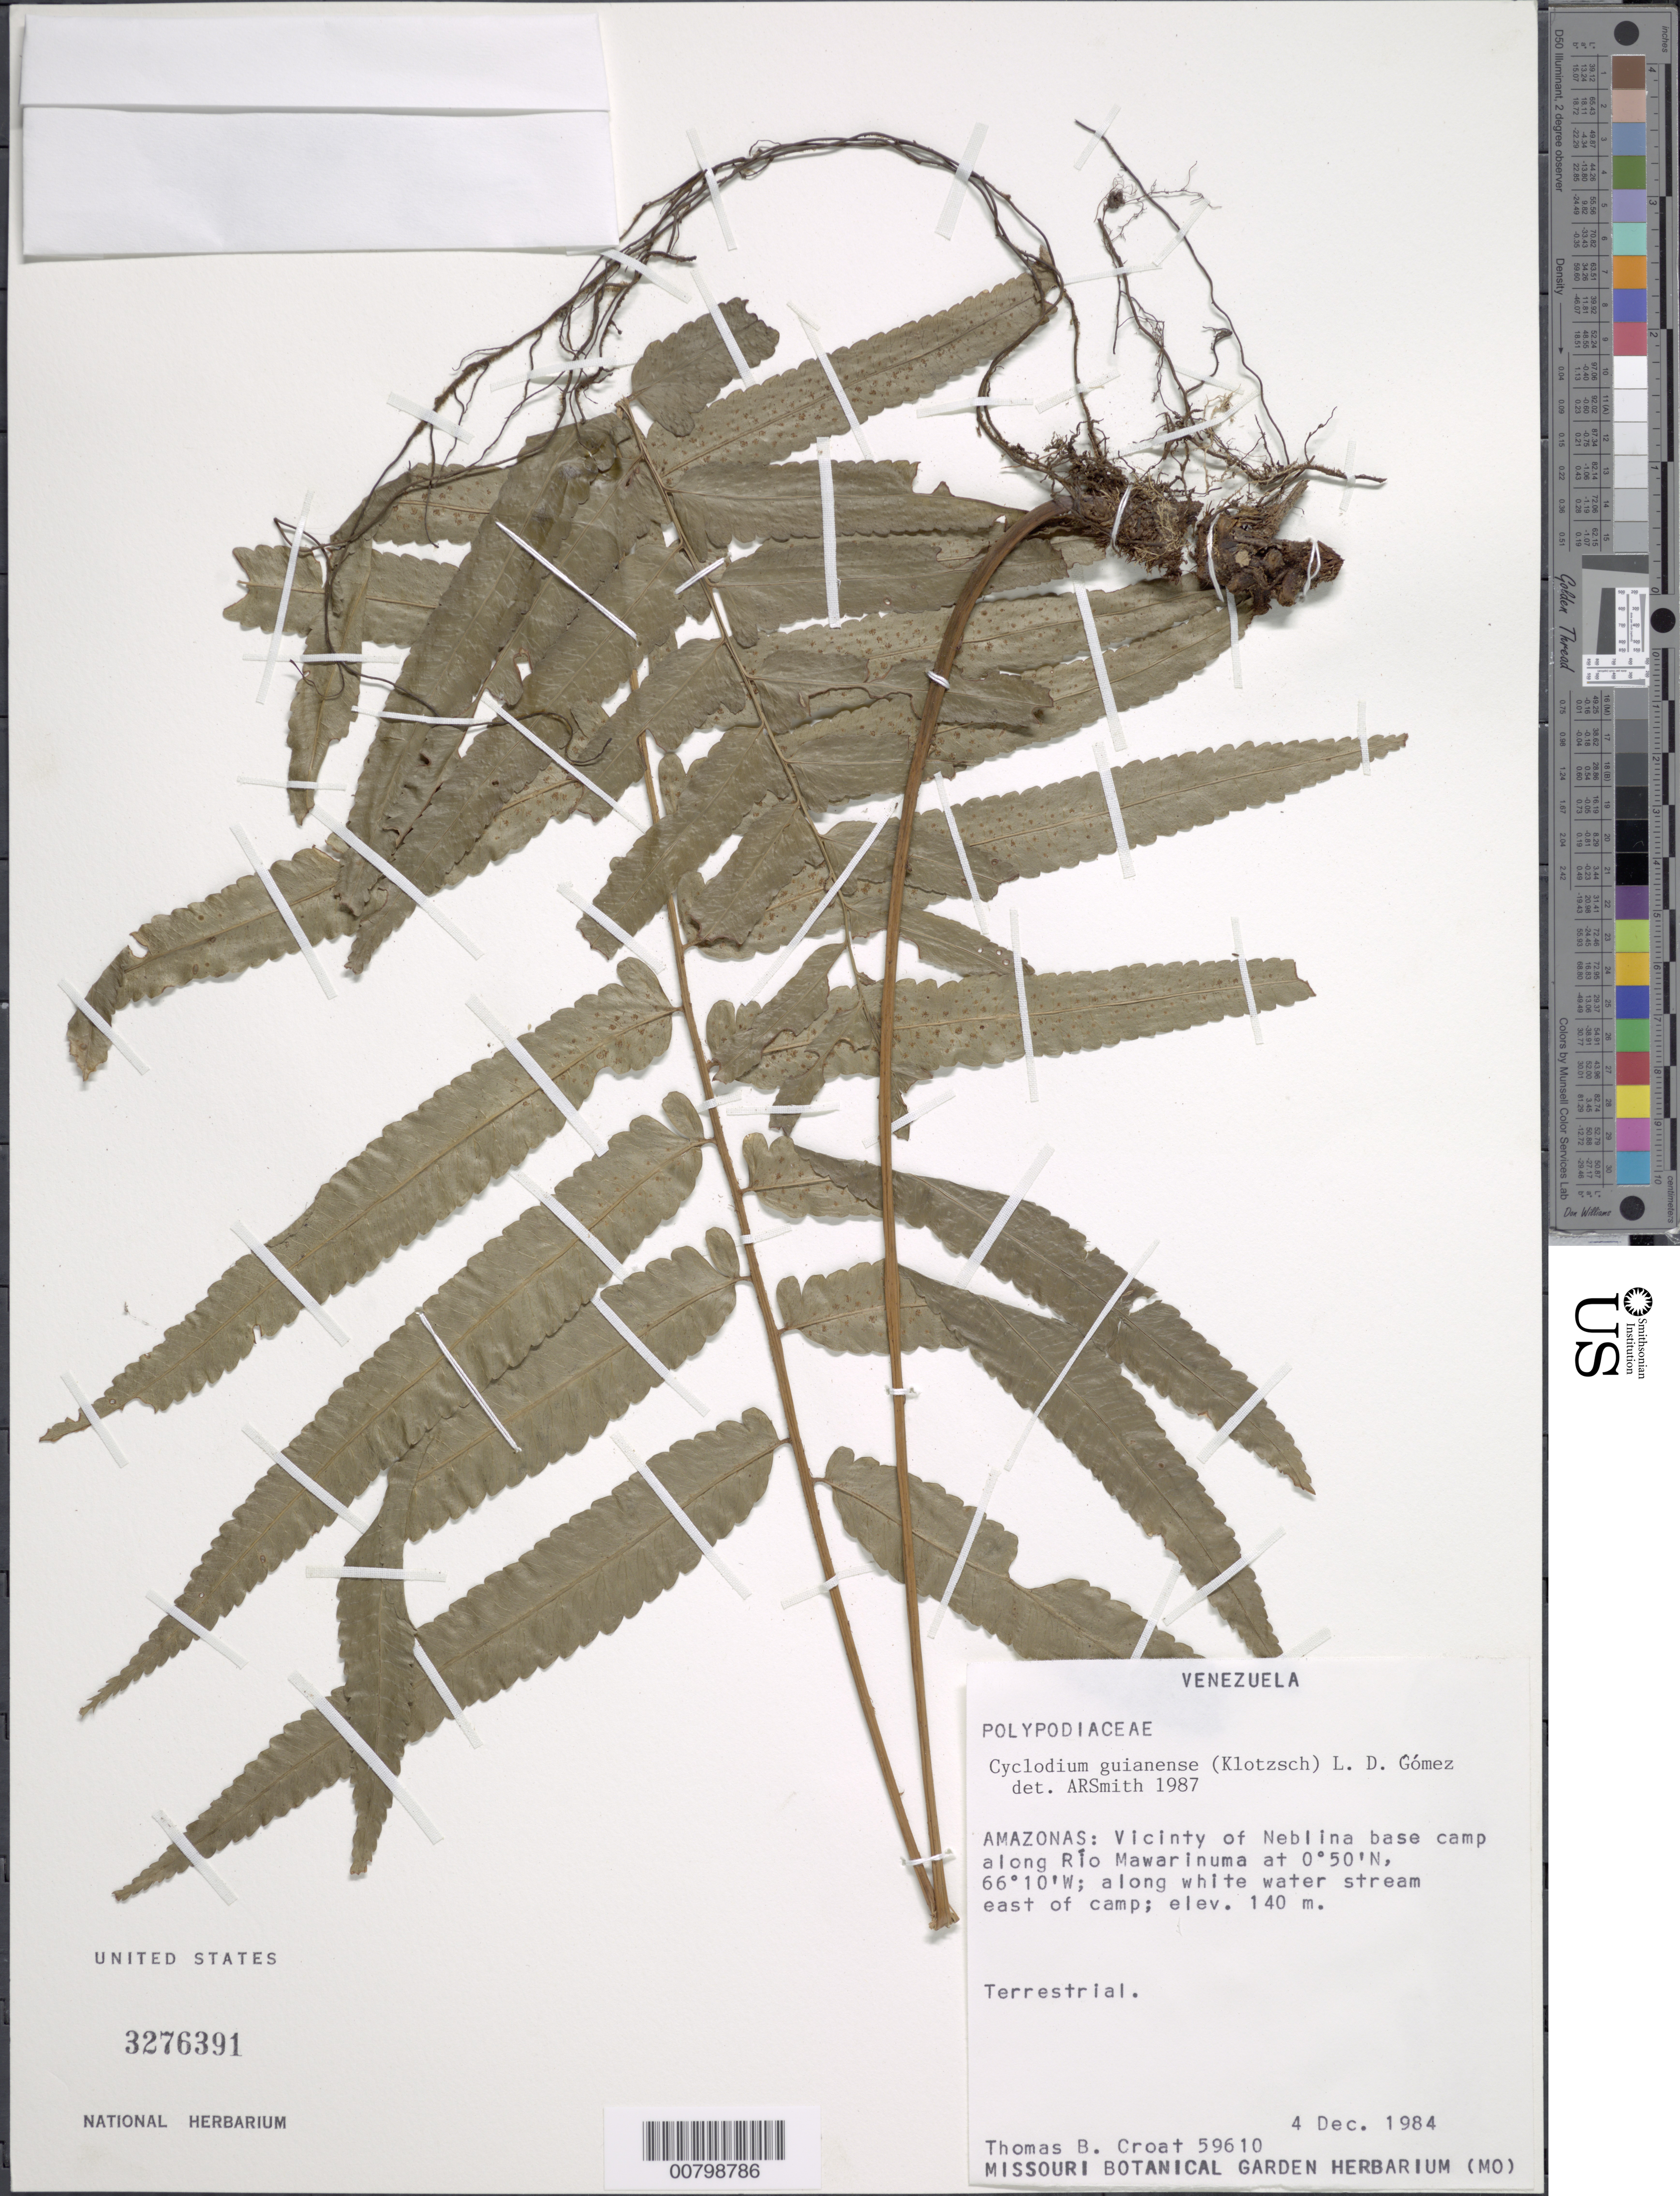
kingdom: Plantae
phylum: Tracheophyta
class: Polypodiopsida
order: Polypodiales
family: Dryopteridaceae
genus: Cyclodium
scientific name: Cyclodium guianense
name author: (Klotzsch) van der Werff ex L.D. Gómez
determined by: Smith, Alan R., (UC)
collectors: T. B. Croat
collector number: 59610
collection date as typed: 4-Dec-84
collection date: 1984-12-04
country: Venezuela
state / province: Amazonas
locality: Cerro Neblina Base Camp, along Río Mawarinuma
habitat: Along white water stream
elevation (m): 140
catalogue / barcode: US 3276391